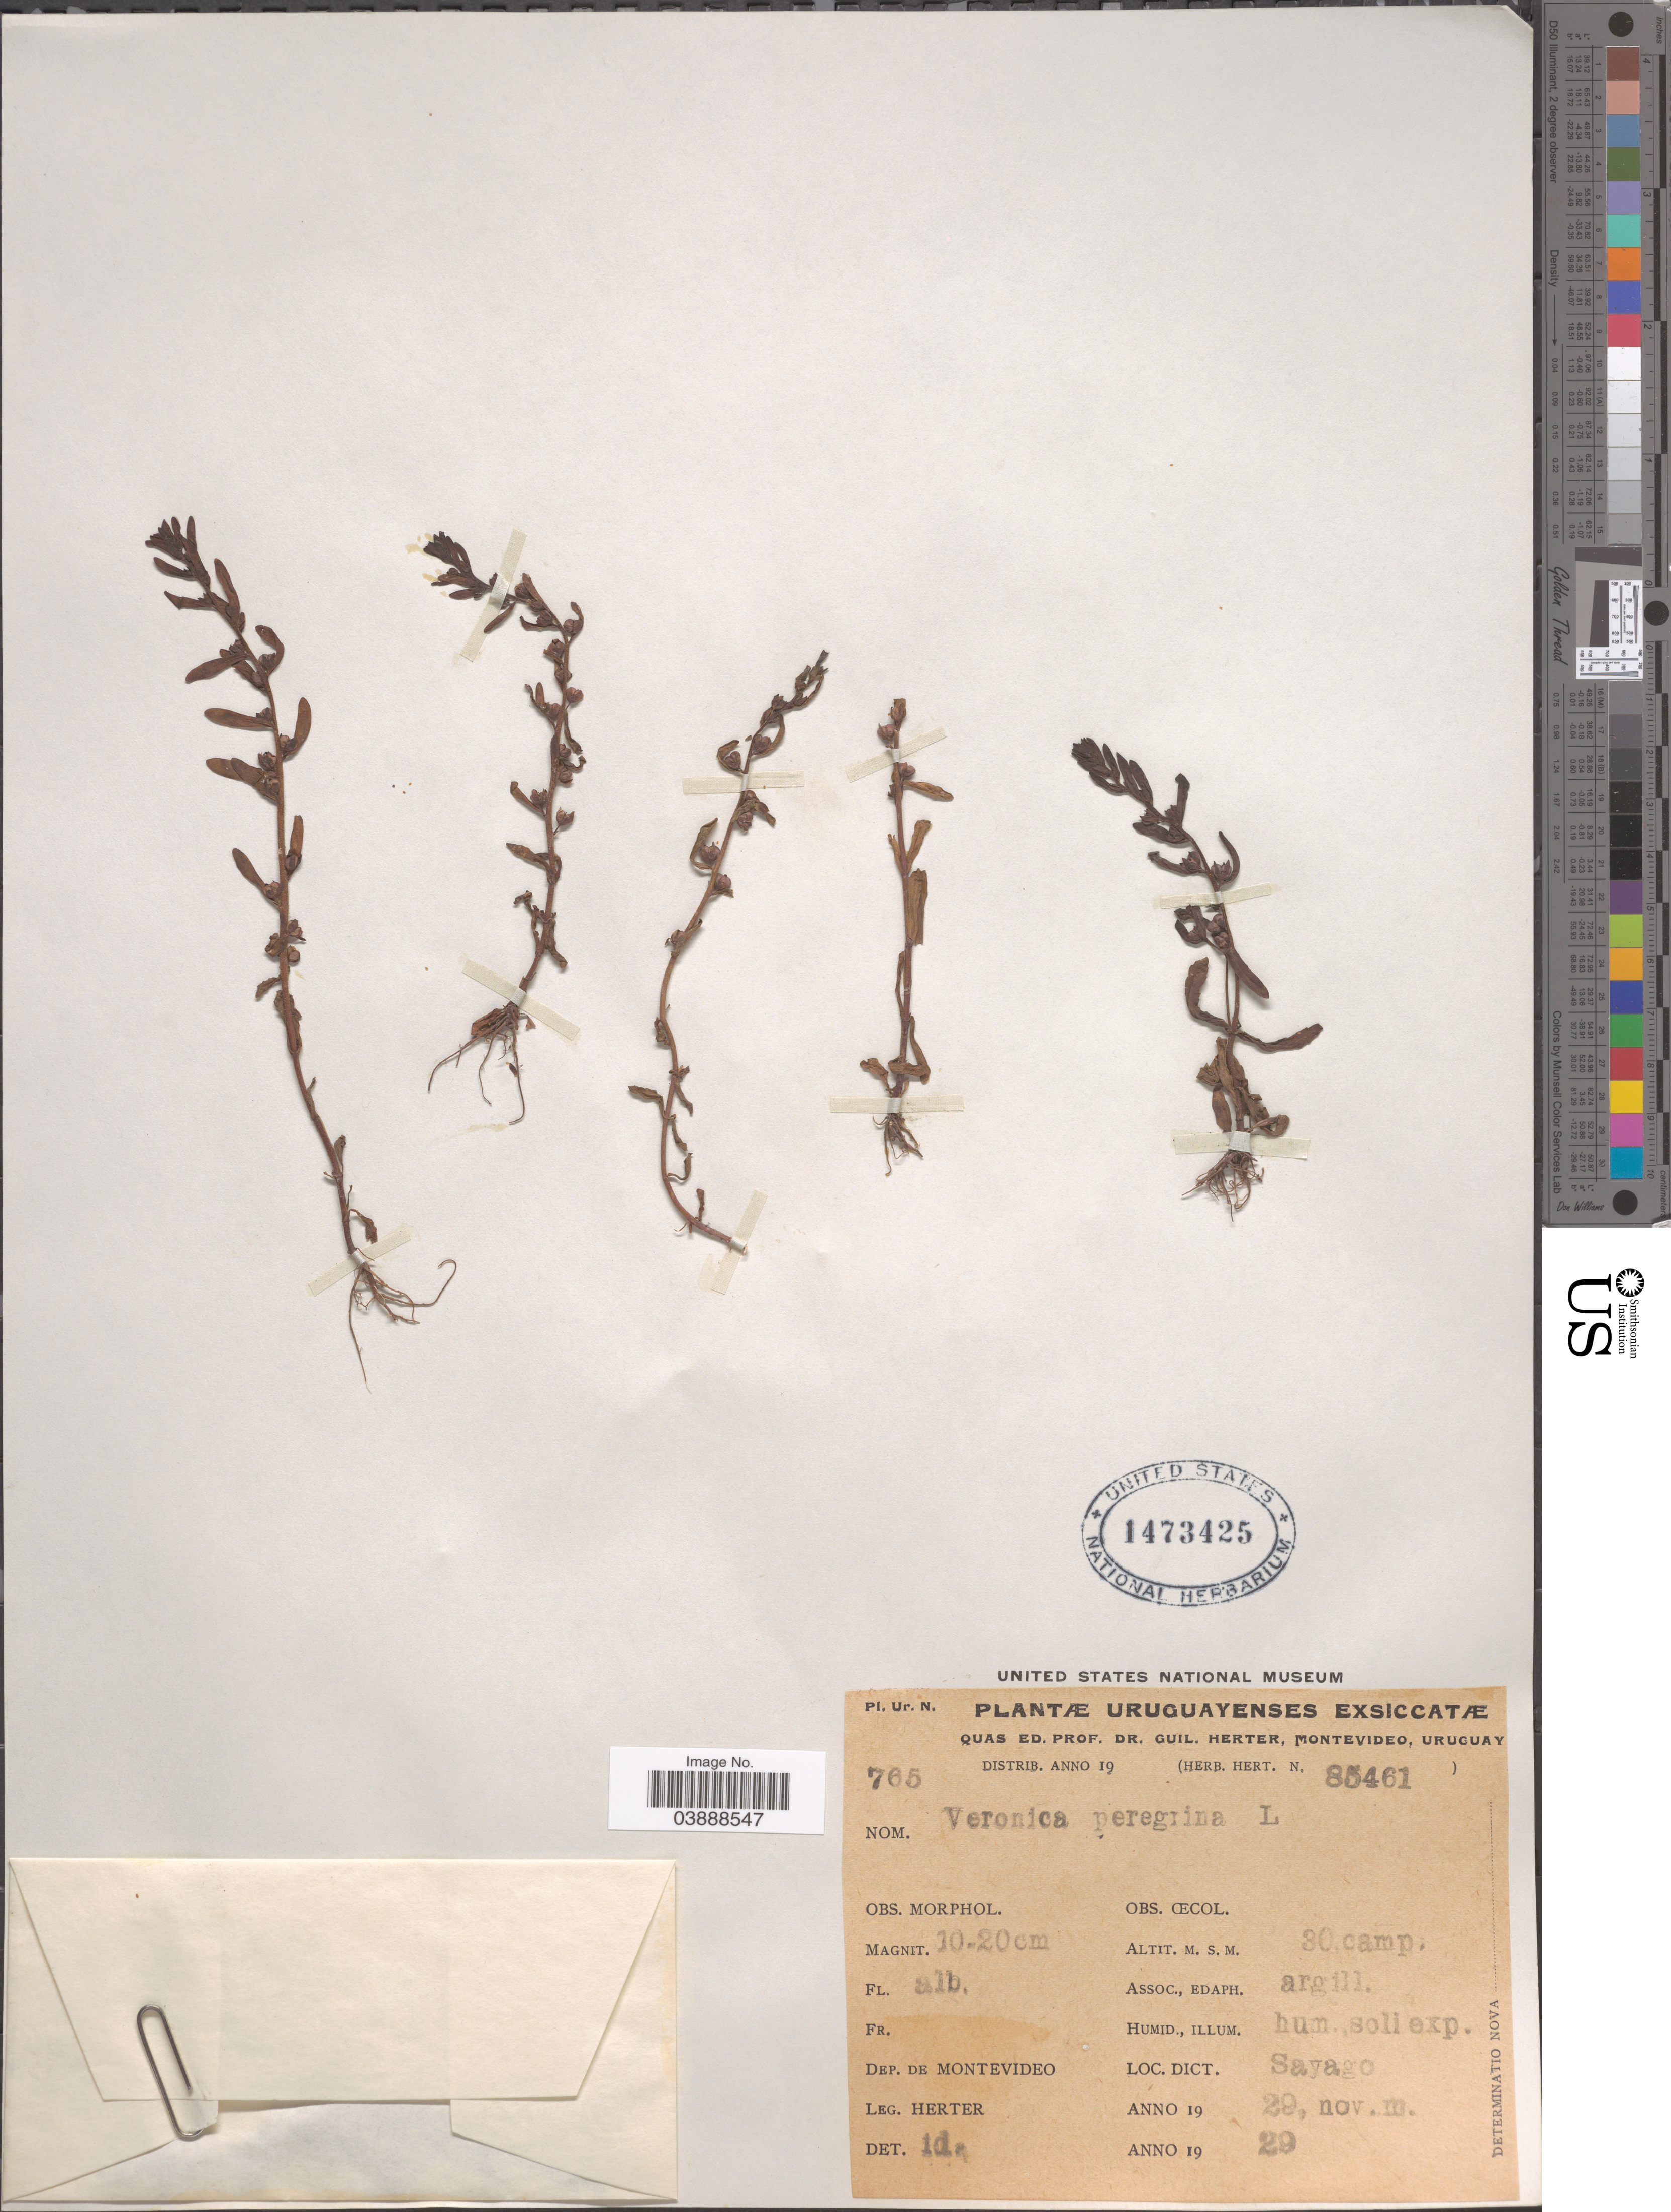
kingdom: Plantae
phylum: Tracheophyta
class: Magnoliopsida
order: Lamiales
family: Plantaginaceae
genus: Veronica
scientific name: Veronica peregrina var. xalapensis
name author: Kunth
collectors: G. Herter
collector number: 765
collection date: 1929-11-29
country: Uruguay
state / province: Montevideo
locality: Dep. de Montevideo. Sayago.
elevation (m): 30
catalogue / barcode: US 1473425